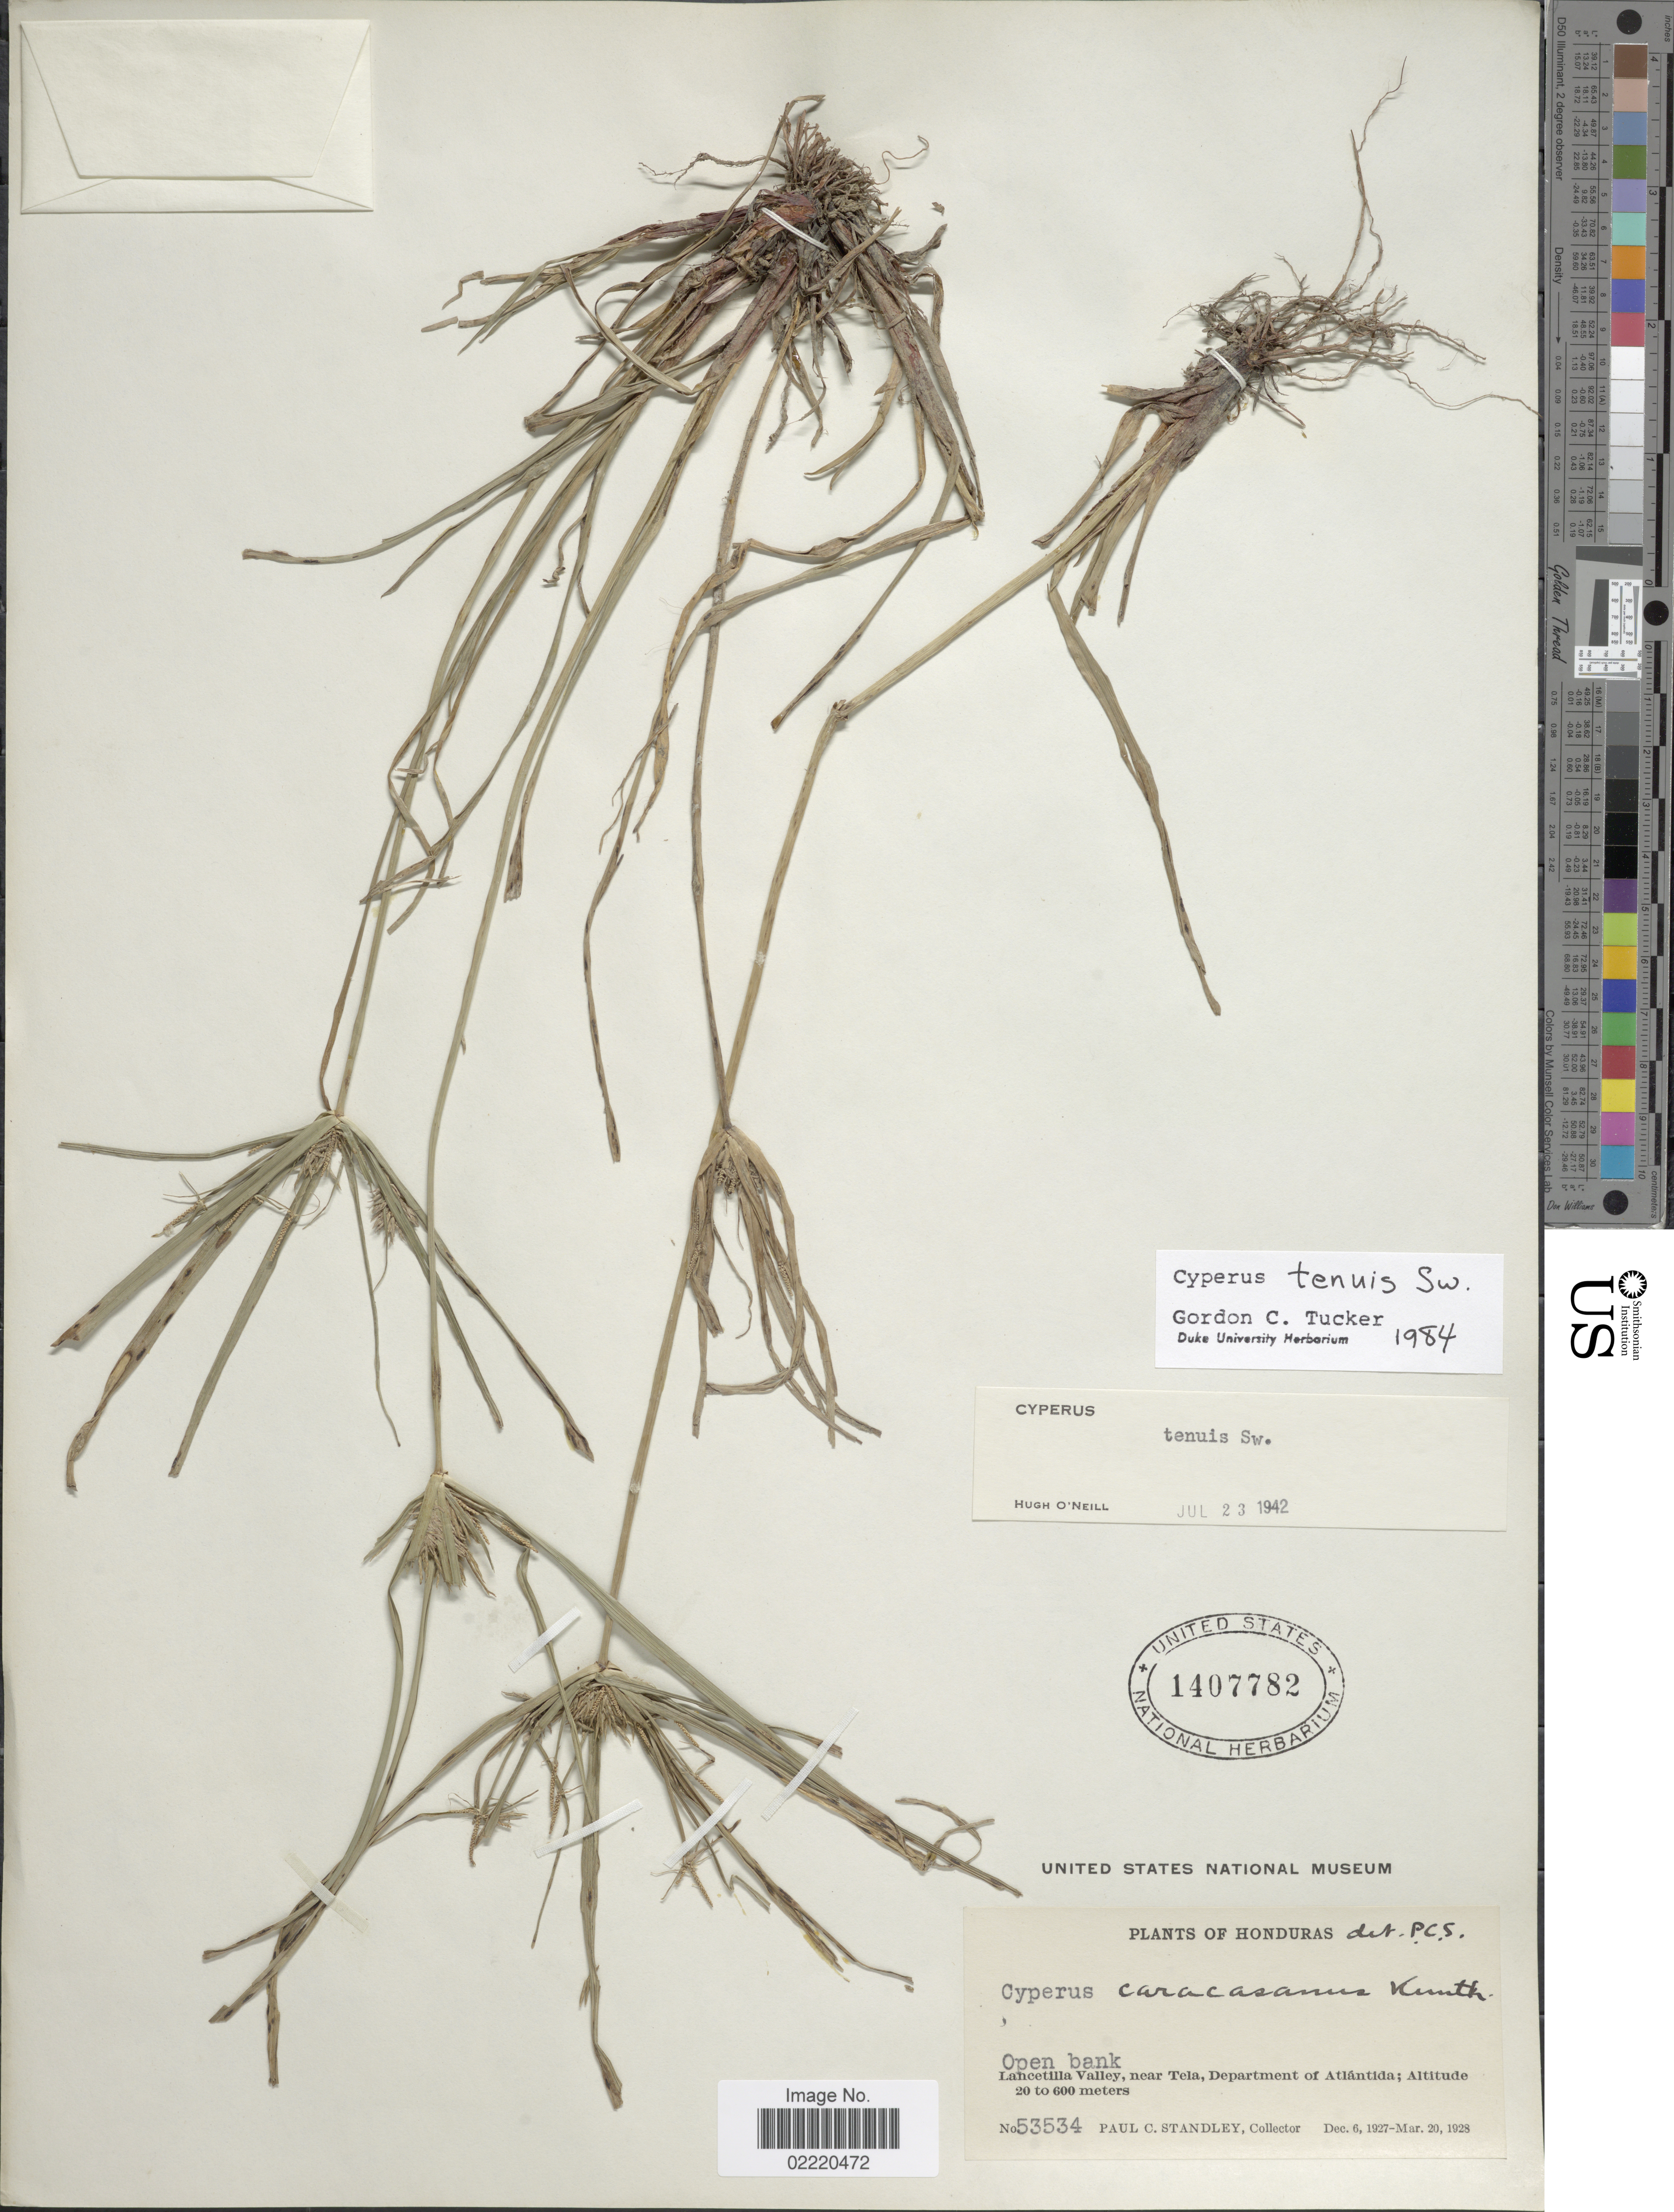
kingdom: Plantae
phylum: Tracheophyta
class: Liliopsida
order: Poales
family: Cyperaceae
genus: Cyperus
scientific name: Cyperus tenuis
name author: Sw.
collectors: P. C. Standley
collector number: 53534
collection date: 1927-12-06/1928-03-20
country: Honduras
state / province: Atlántida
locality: Open bank, Lancetilla Valley, near Tela.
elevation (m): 20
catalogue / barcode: US 1407782